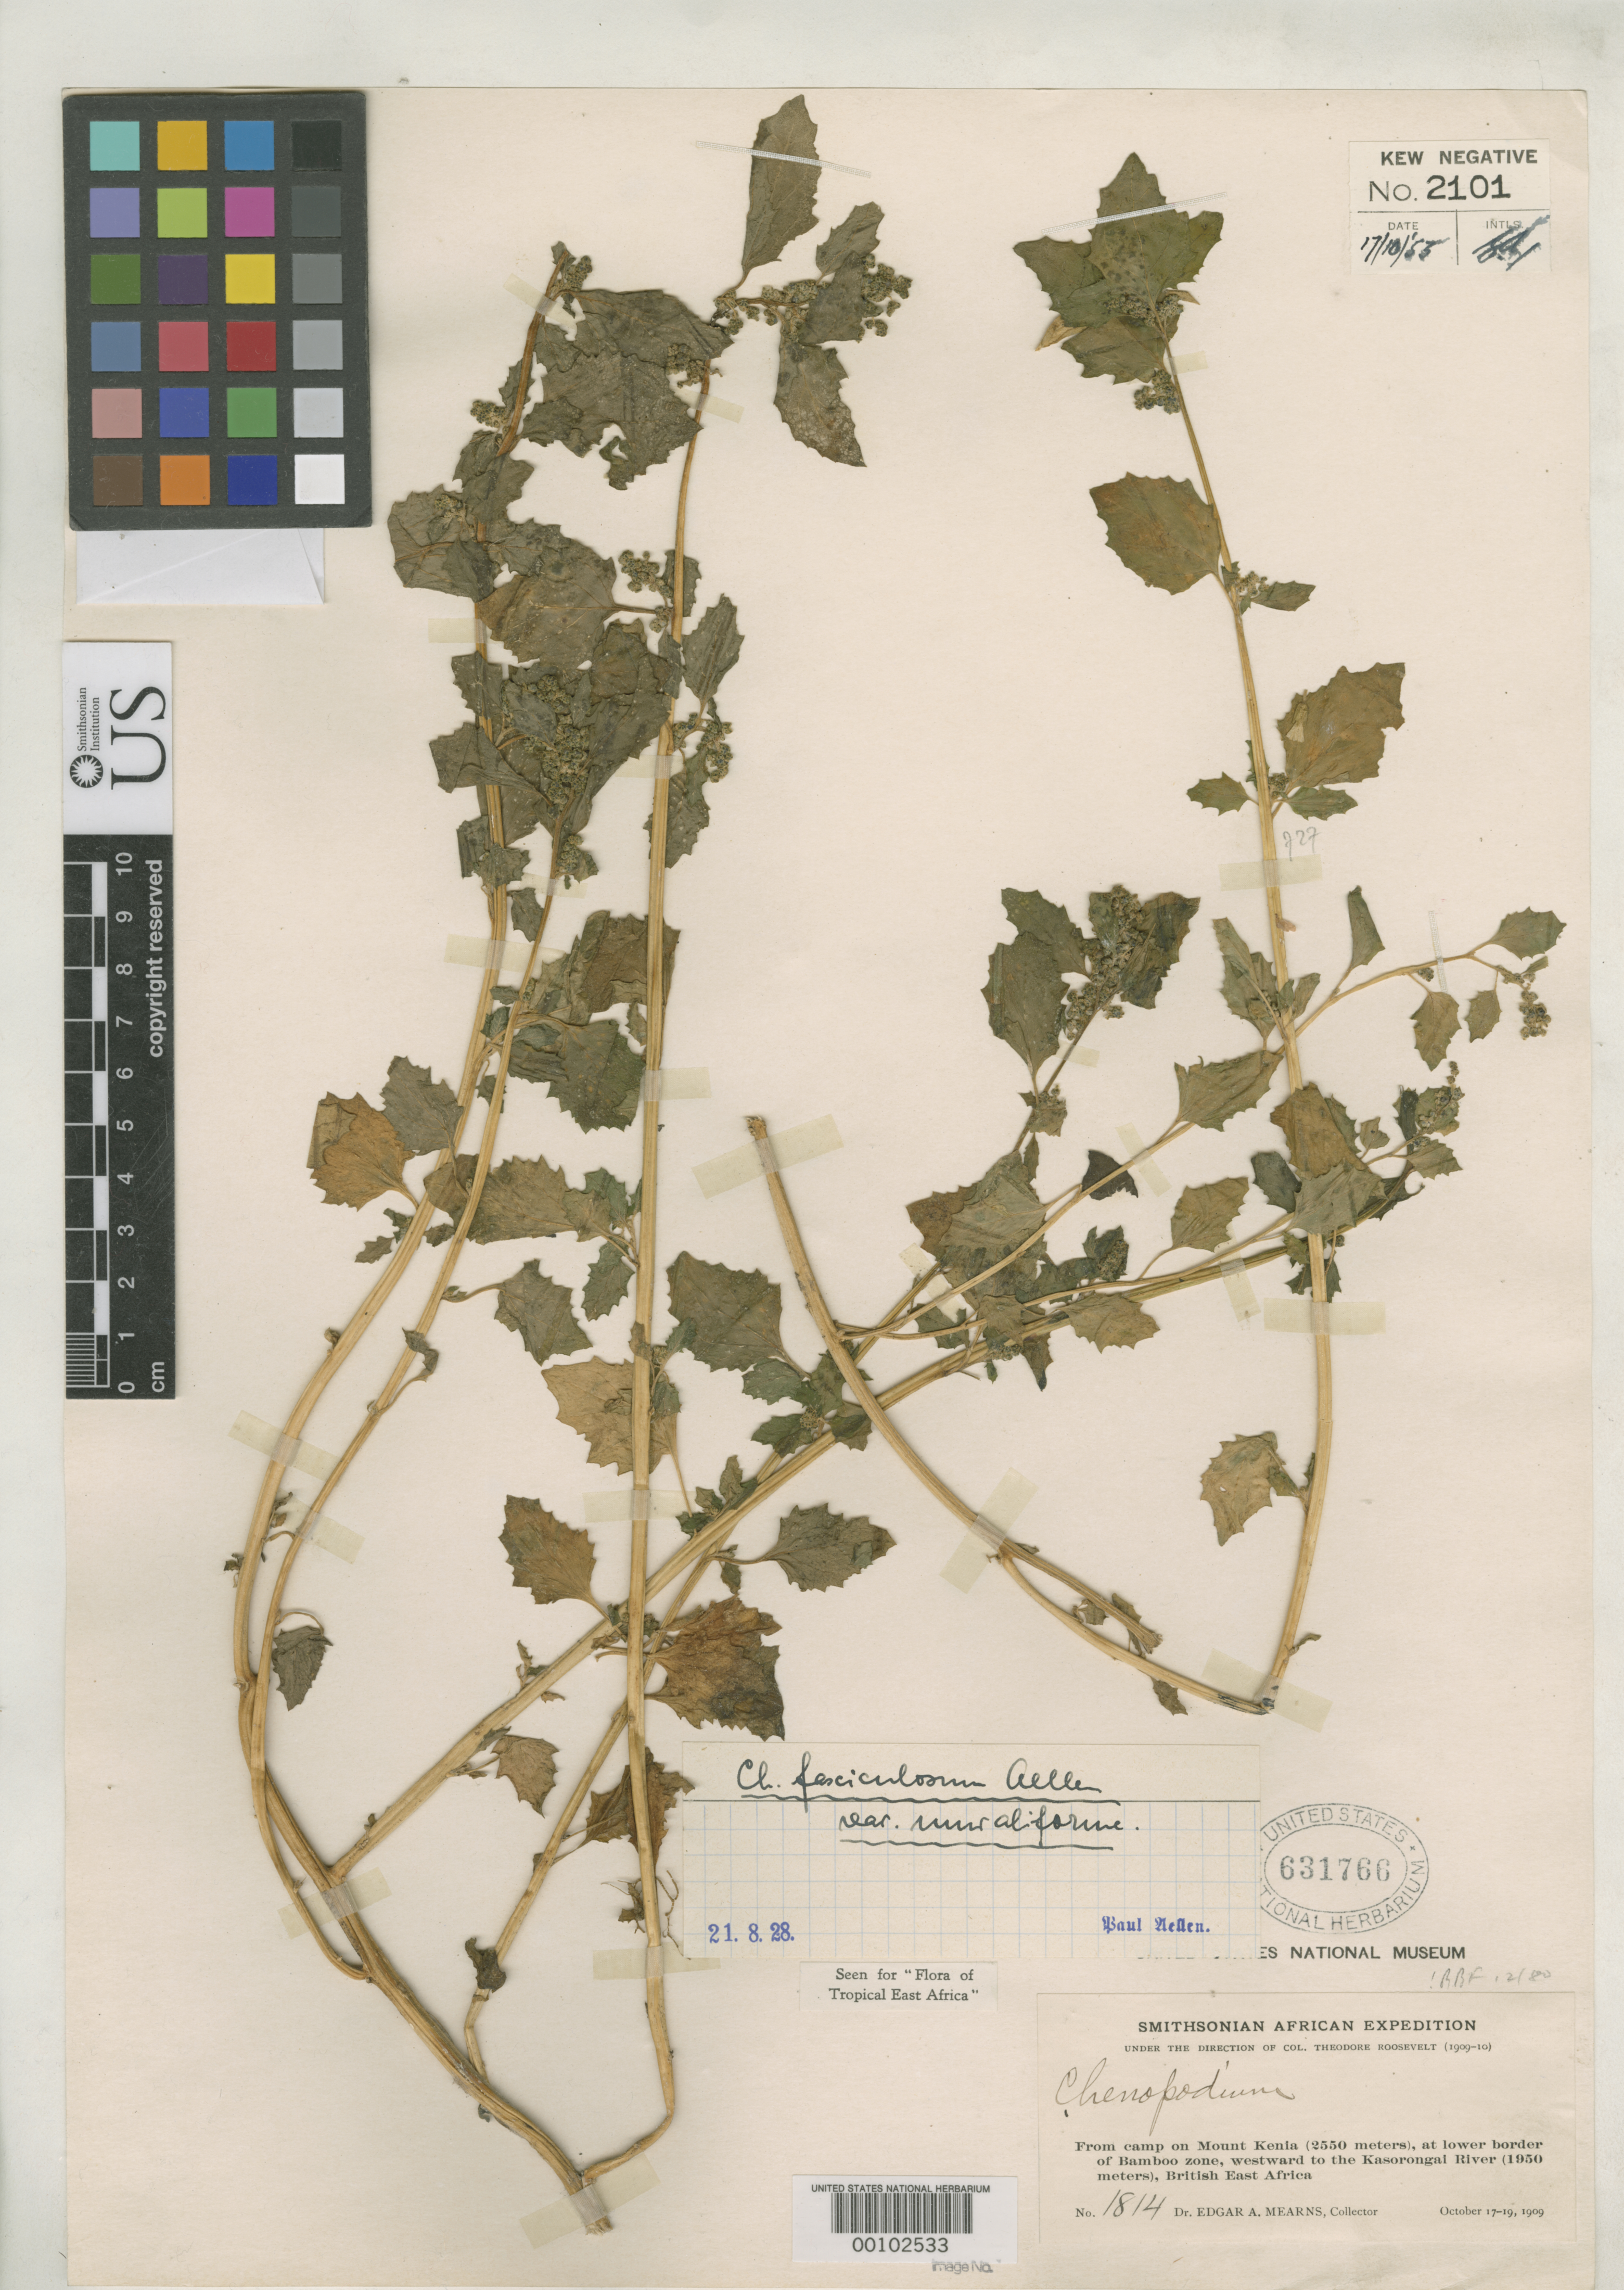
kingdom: Plantae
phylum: Tracheophyta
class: Magnoliopsida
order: Caryophyllales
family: Amaranthaceae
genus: Chenopodium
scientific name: Chenopodium fasciculosum var. muraliforme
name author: Aellen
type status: Type Collection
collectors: E. A. Mearns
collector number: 1814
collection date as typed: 17 Oct 1909 to 19 Oct 1909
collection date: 1909-10-17/1909-10-19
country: Kenya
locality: Mt. Kenia.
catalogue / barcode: US 631766